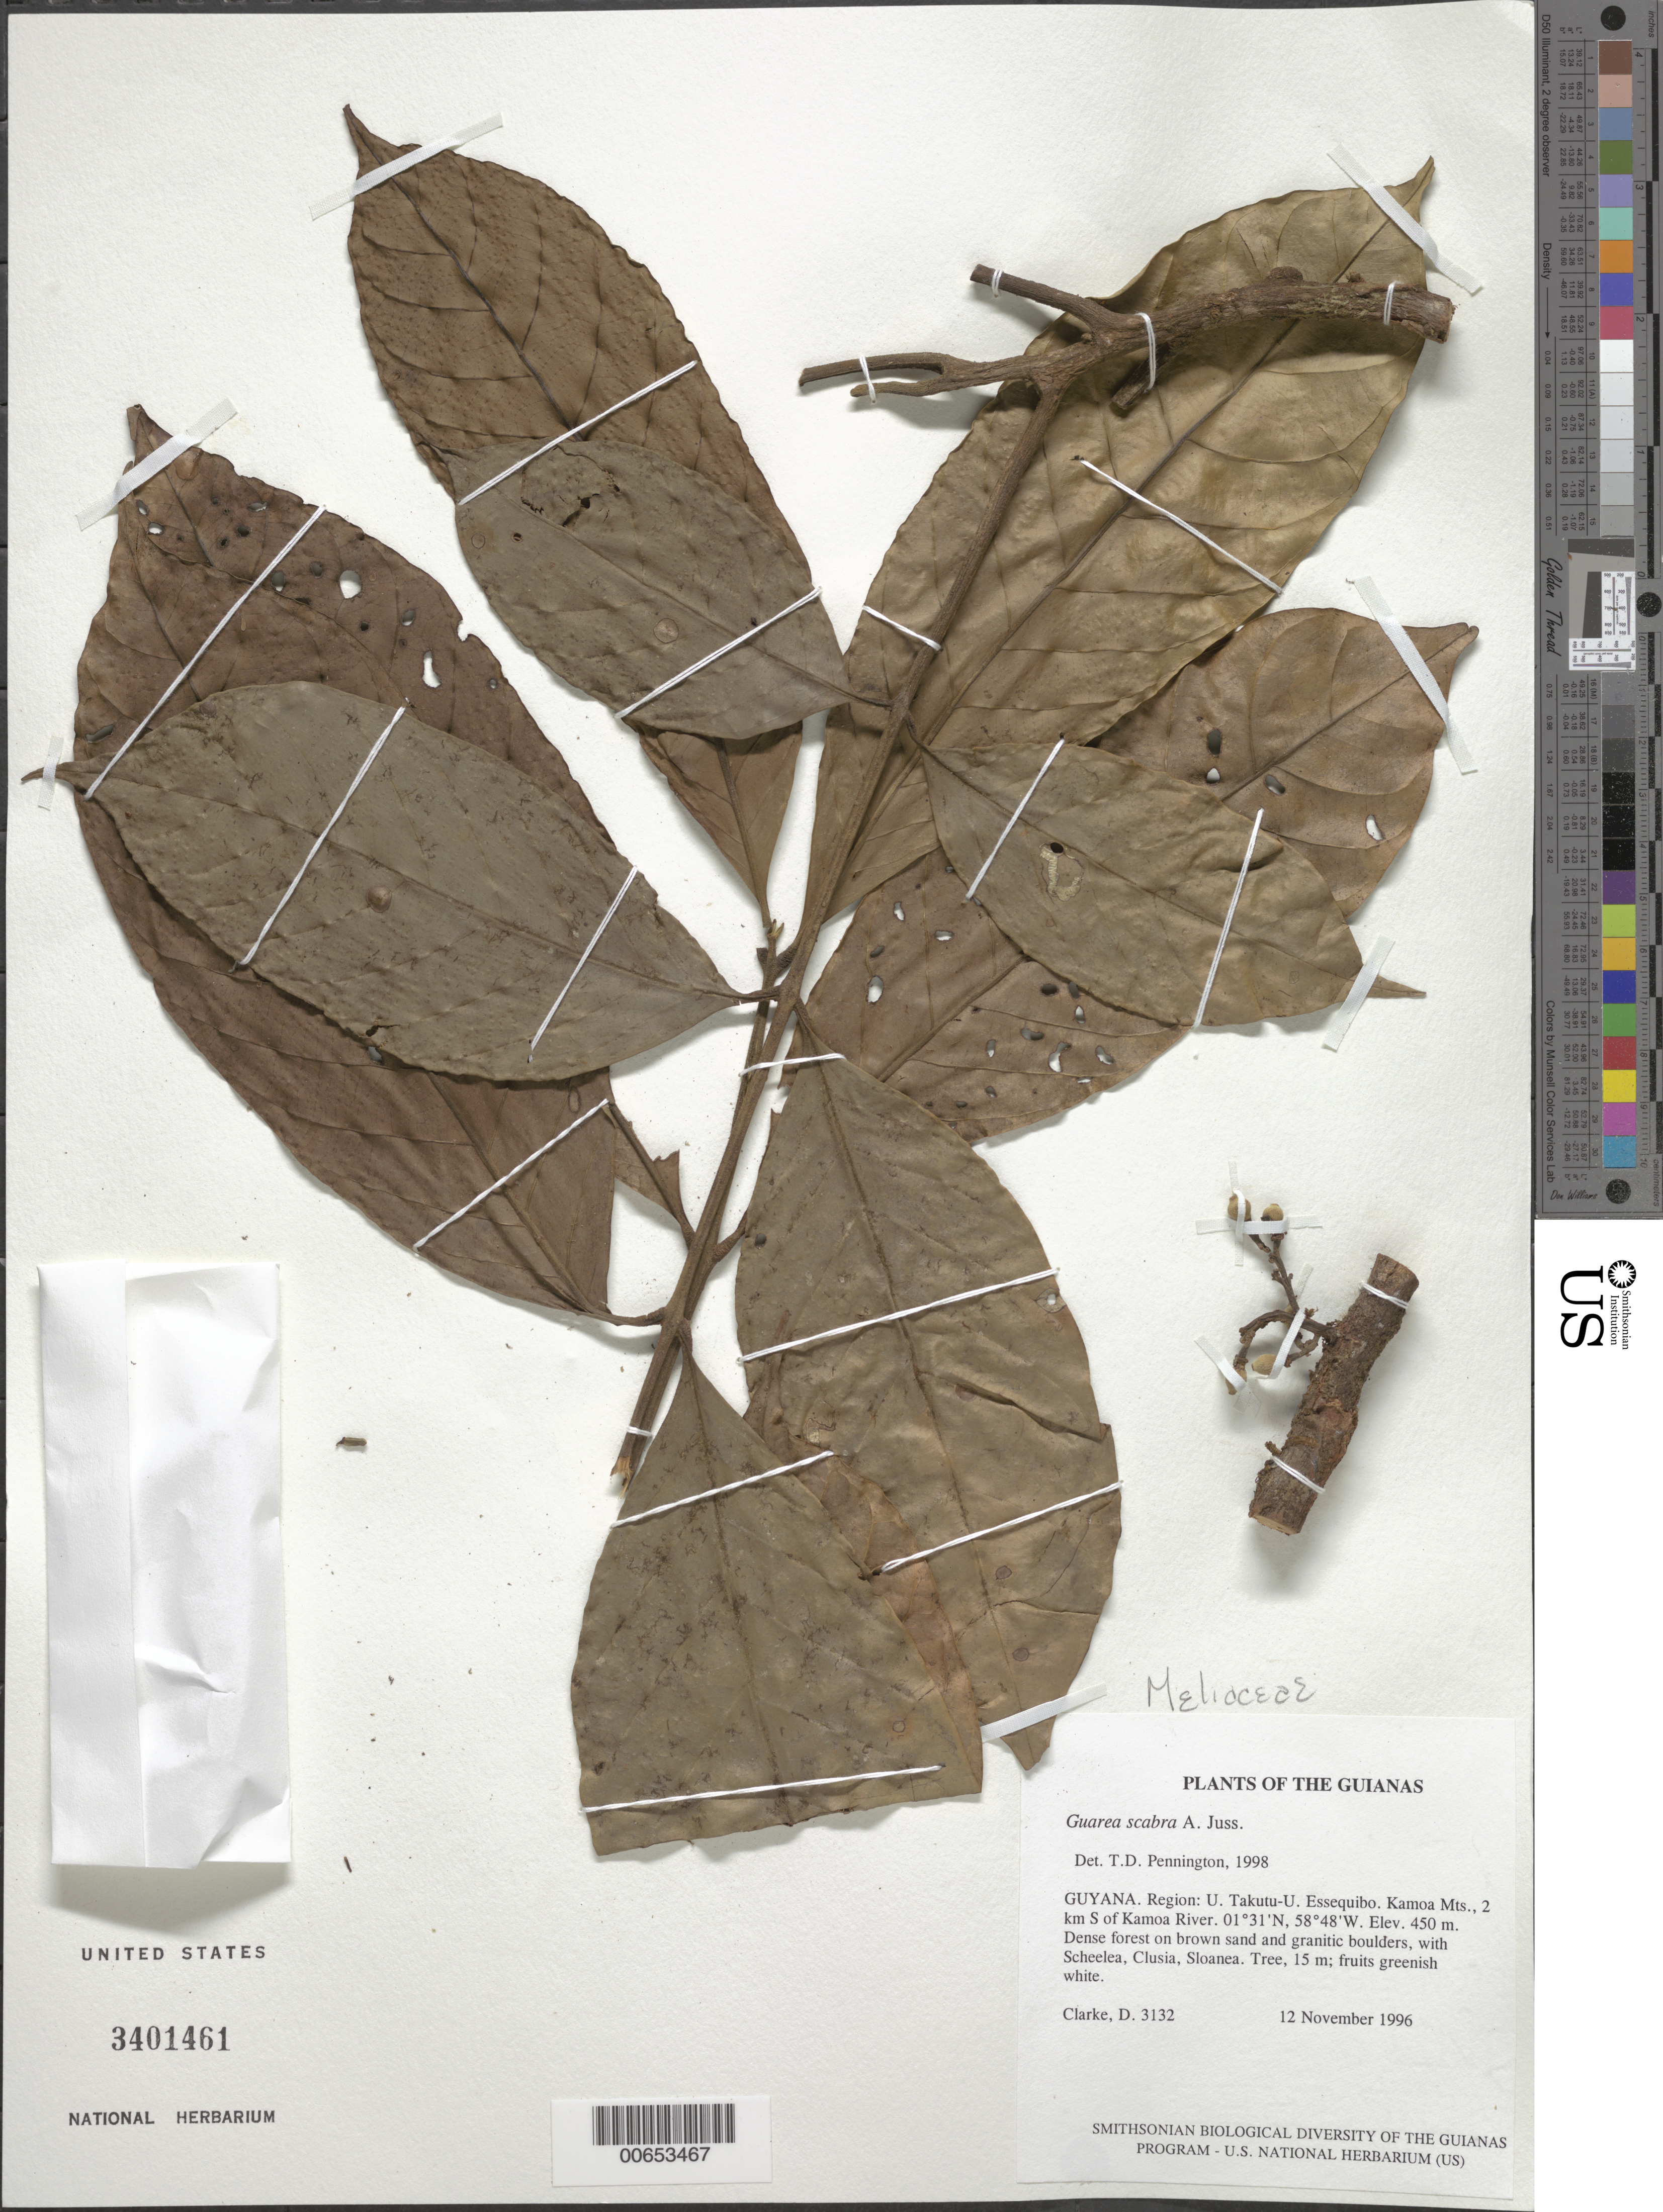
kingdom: Plantae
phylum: Tracheophyta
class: Magnoliopsida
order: Sapindales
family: Meliaceae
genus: Guarea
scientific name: Guarea scabra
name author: A. Juss.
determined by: Pennington, T. D., (K)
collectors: H. D. Clarke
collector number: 3132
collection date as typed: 12 November 1996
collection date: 1996-11-12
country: Guyana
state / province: U. Takutu-U. Essequibo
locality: Kamoa Mts., 2 km S of Kamoa River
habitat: Dense forest on brown sand and granitic boulders, with Scheelea, Clusia, Sloanea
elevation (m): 450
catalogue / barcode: US 3401461